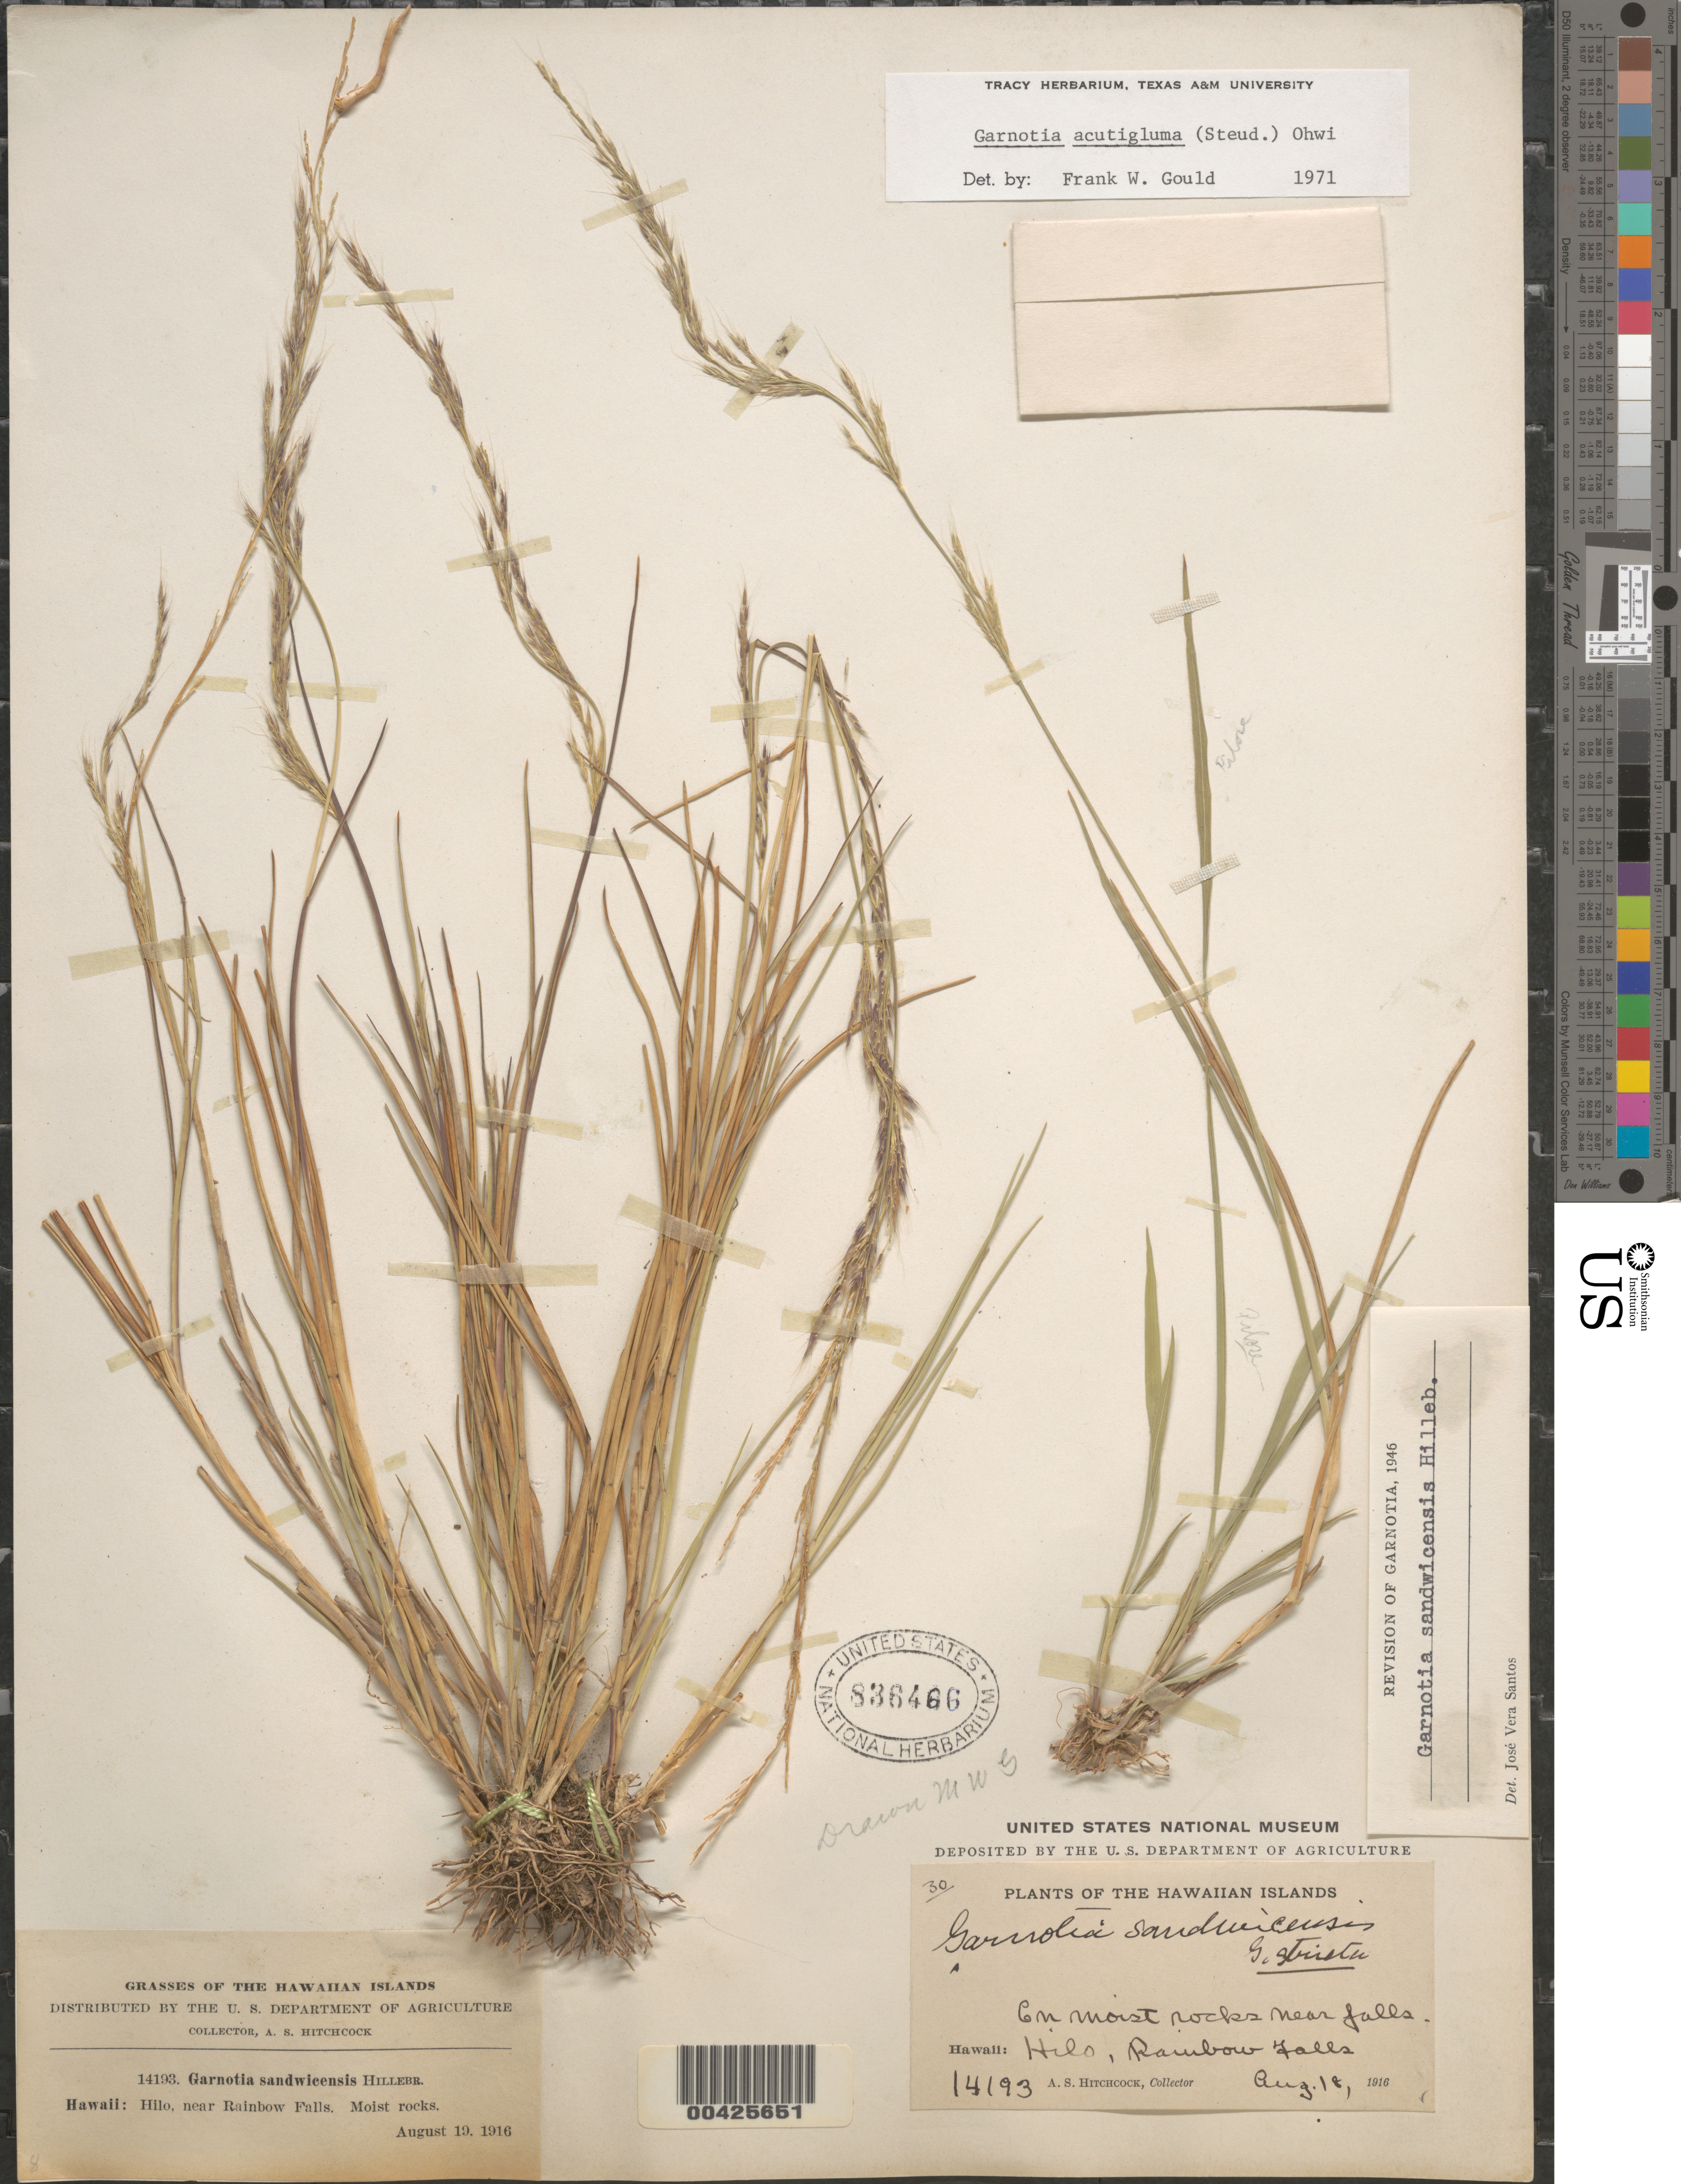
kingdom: Plantae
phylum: Tracheophyta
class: Liliopsida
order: Poales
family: Poaceae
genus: Garnotia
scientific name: Garnotia acutigluma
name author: (Steud.) Ohwi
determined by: Gould, F. W.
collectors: A. S. Hitchcock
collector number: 14193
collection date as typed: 18 Aug 1916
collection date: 1916-08-18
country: United States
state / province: Hawaii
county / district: Hawaii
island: Hawaii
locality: Hilo, Rainbow Falls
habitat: Moist rocks near falls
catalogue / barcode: US 836486